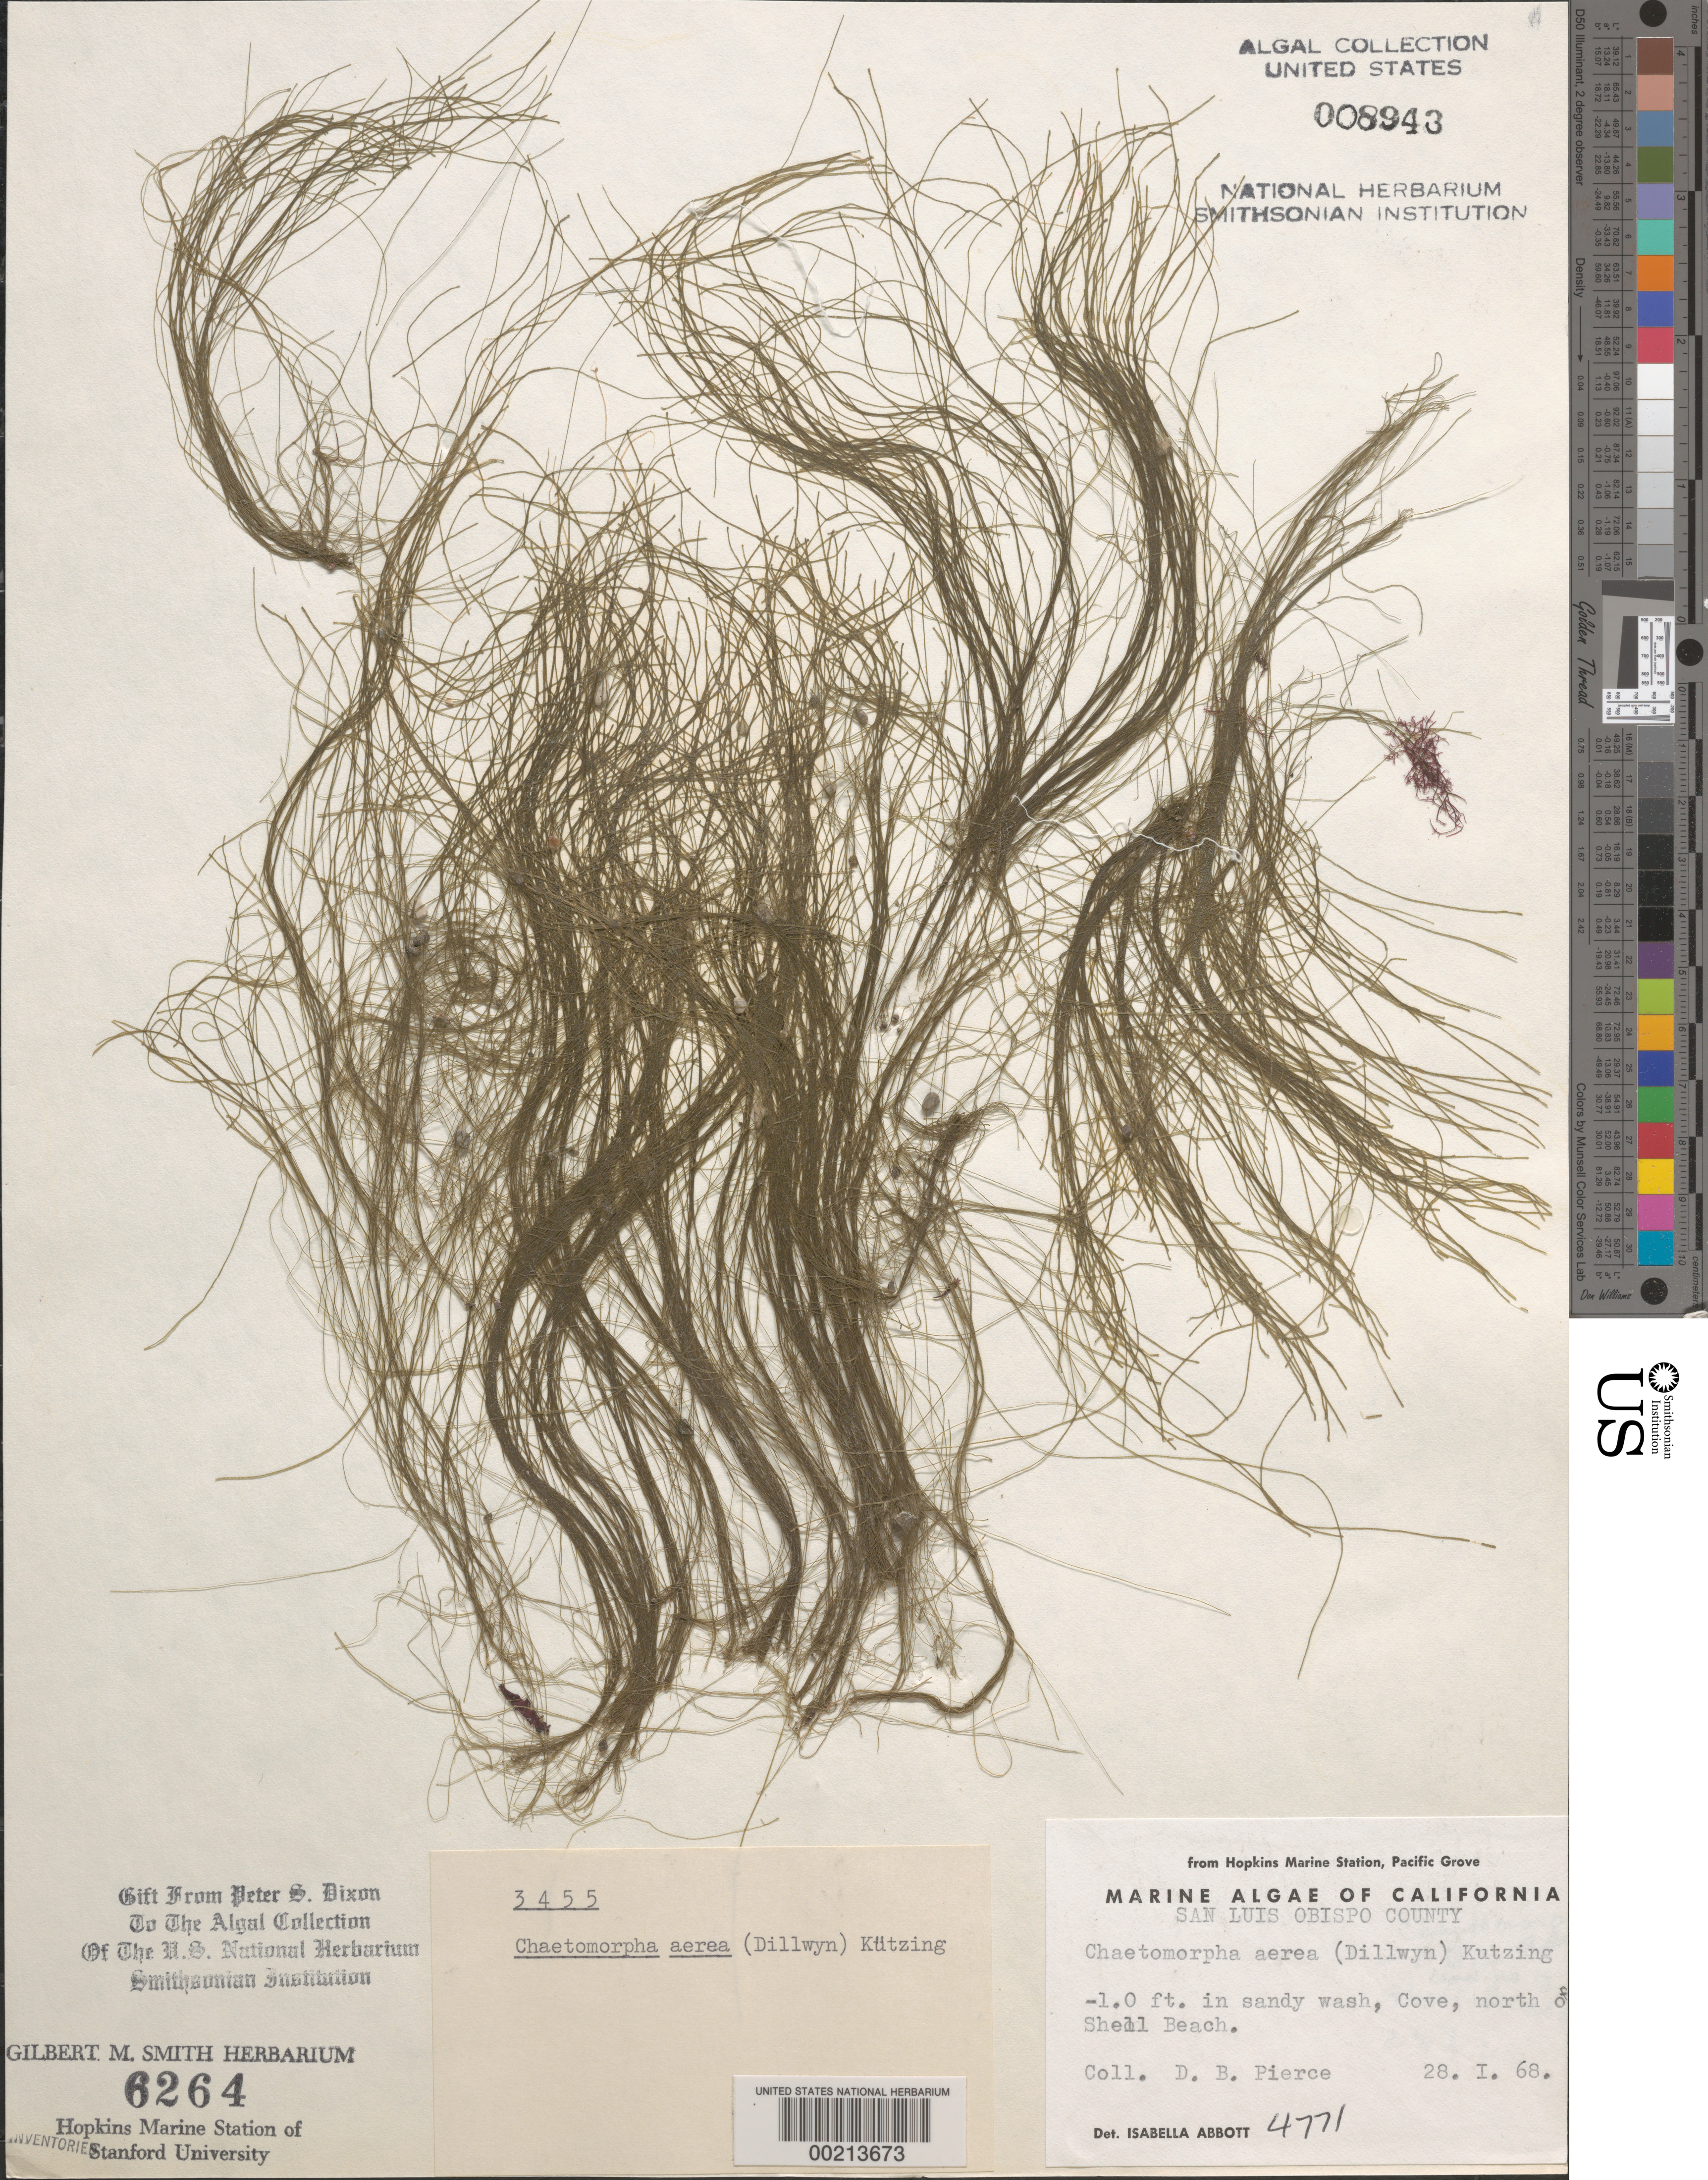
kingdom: Plantae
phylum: Chlorophyta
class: Ulvophyceae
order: Cladophorales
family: Cladophoraceae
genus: Chaetomorpha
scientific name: Chaetomorpha aerea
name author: (Dillwyn) Kütz.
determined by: Abbott, Isabella A.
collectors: D. Pierce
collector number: IAA 4771 & PSD 3455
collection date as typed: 28 Jan 1968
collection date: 1968-01-28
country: United States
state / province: California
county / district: San Luis Obispo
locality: Cove north of Shell Beach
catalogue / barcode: US 8943